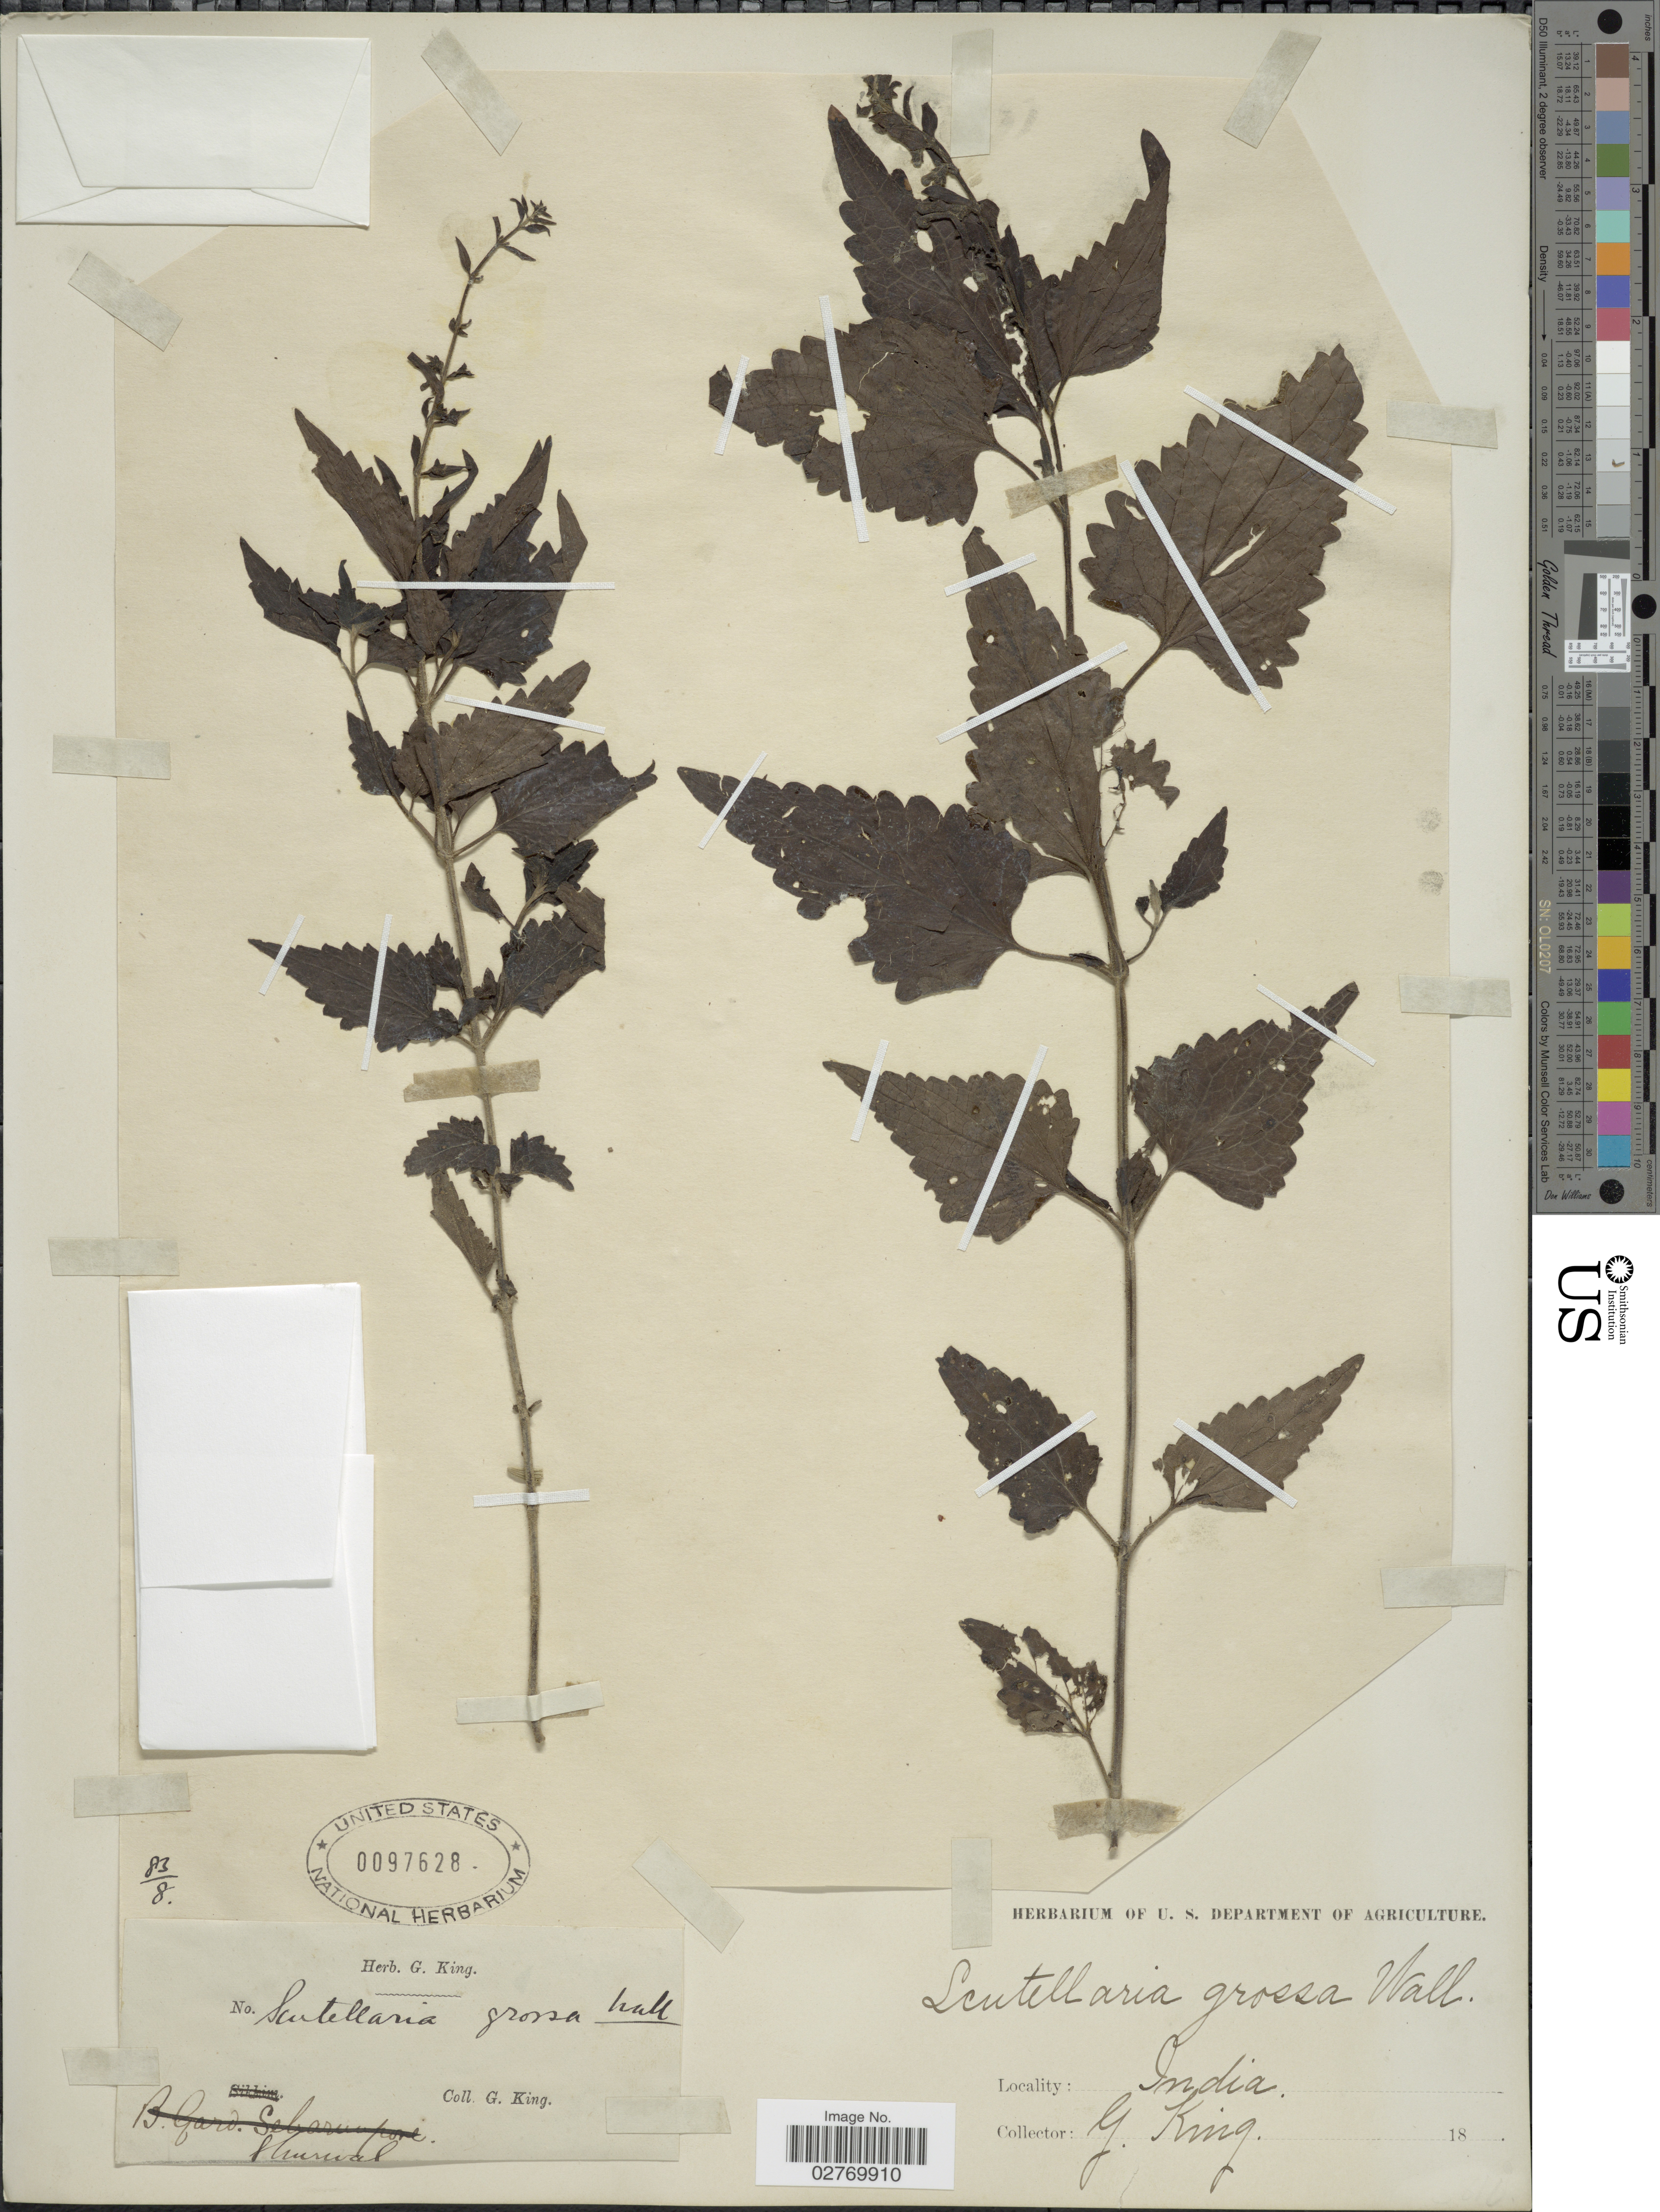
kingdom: Plantae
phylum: Tracheophyta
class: Magnoliopsida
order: Lamiales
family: Lamiaceae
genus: Scutellaria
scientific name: Scutellaria grossa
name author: Wall.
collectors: G. King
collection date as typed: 18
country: India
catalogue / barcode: US 97628